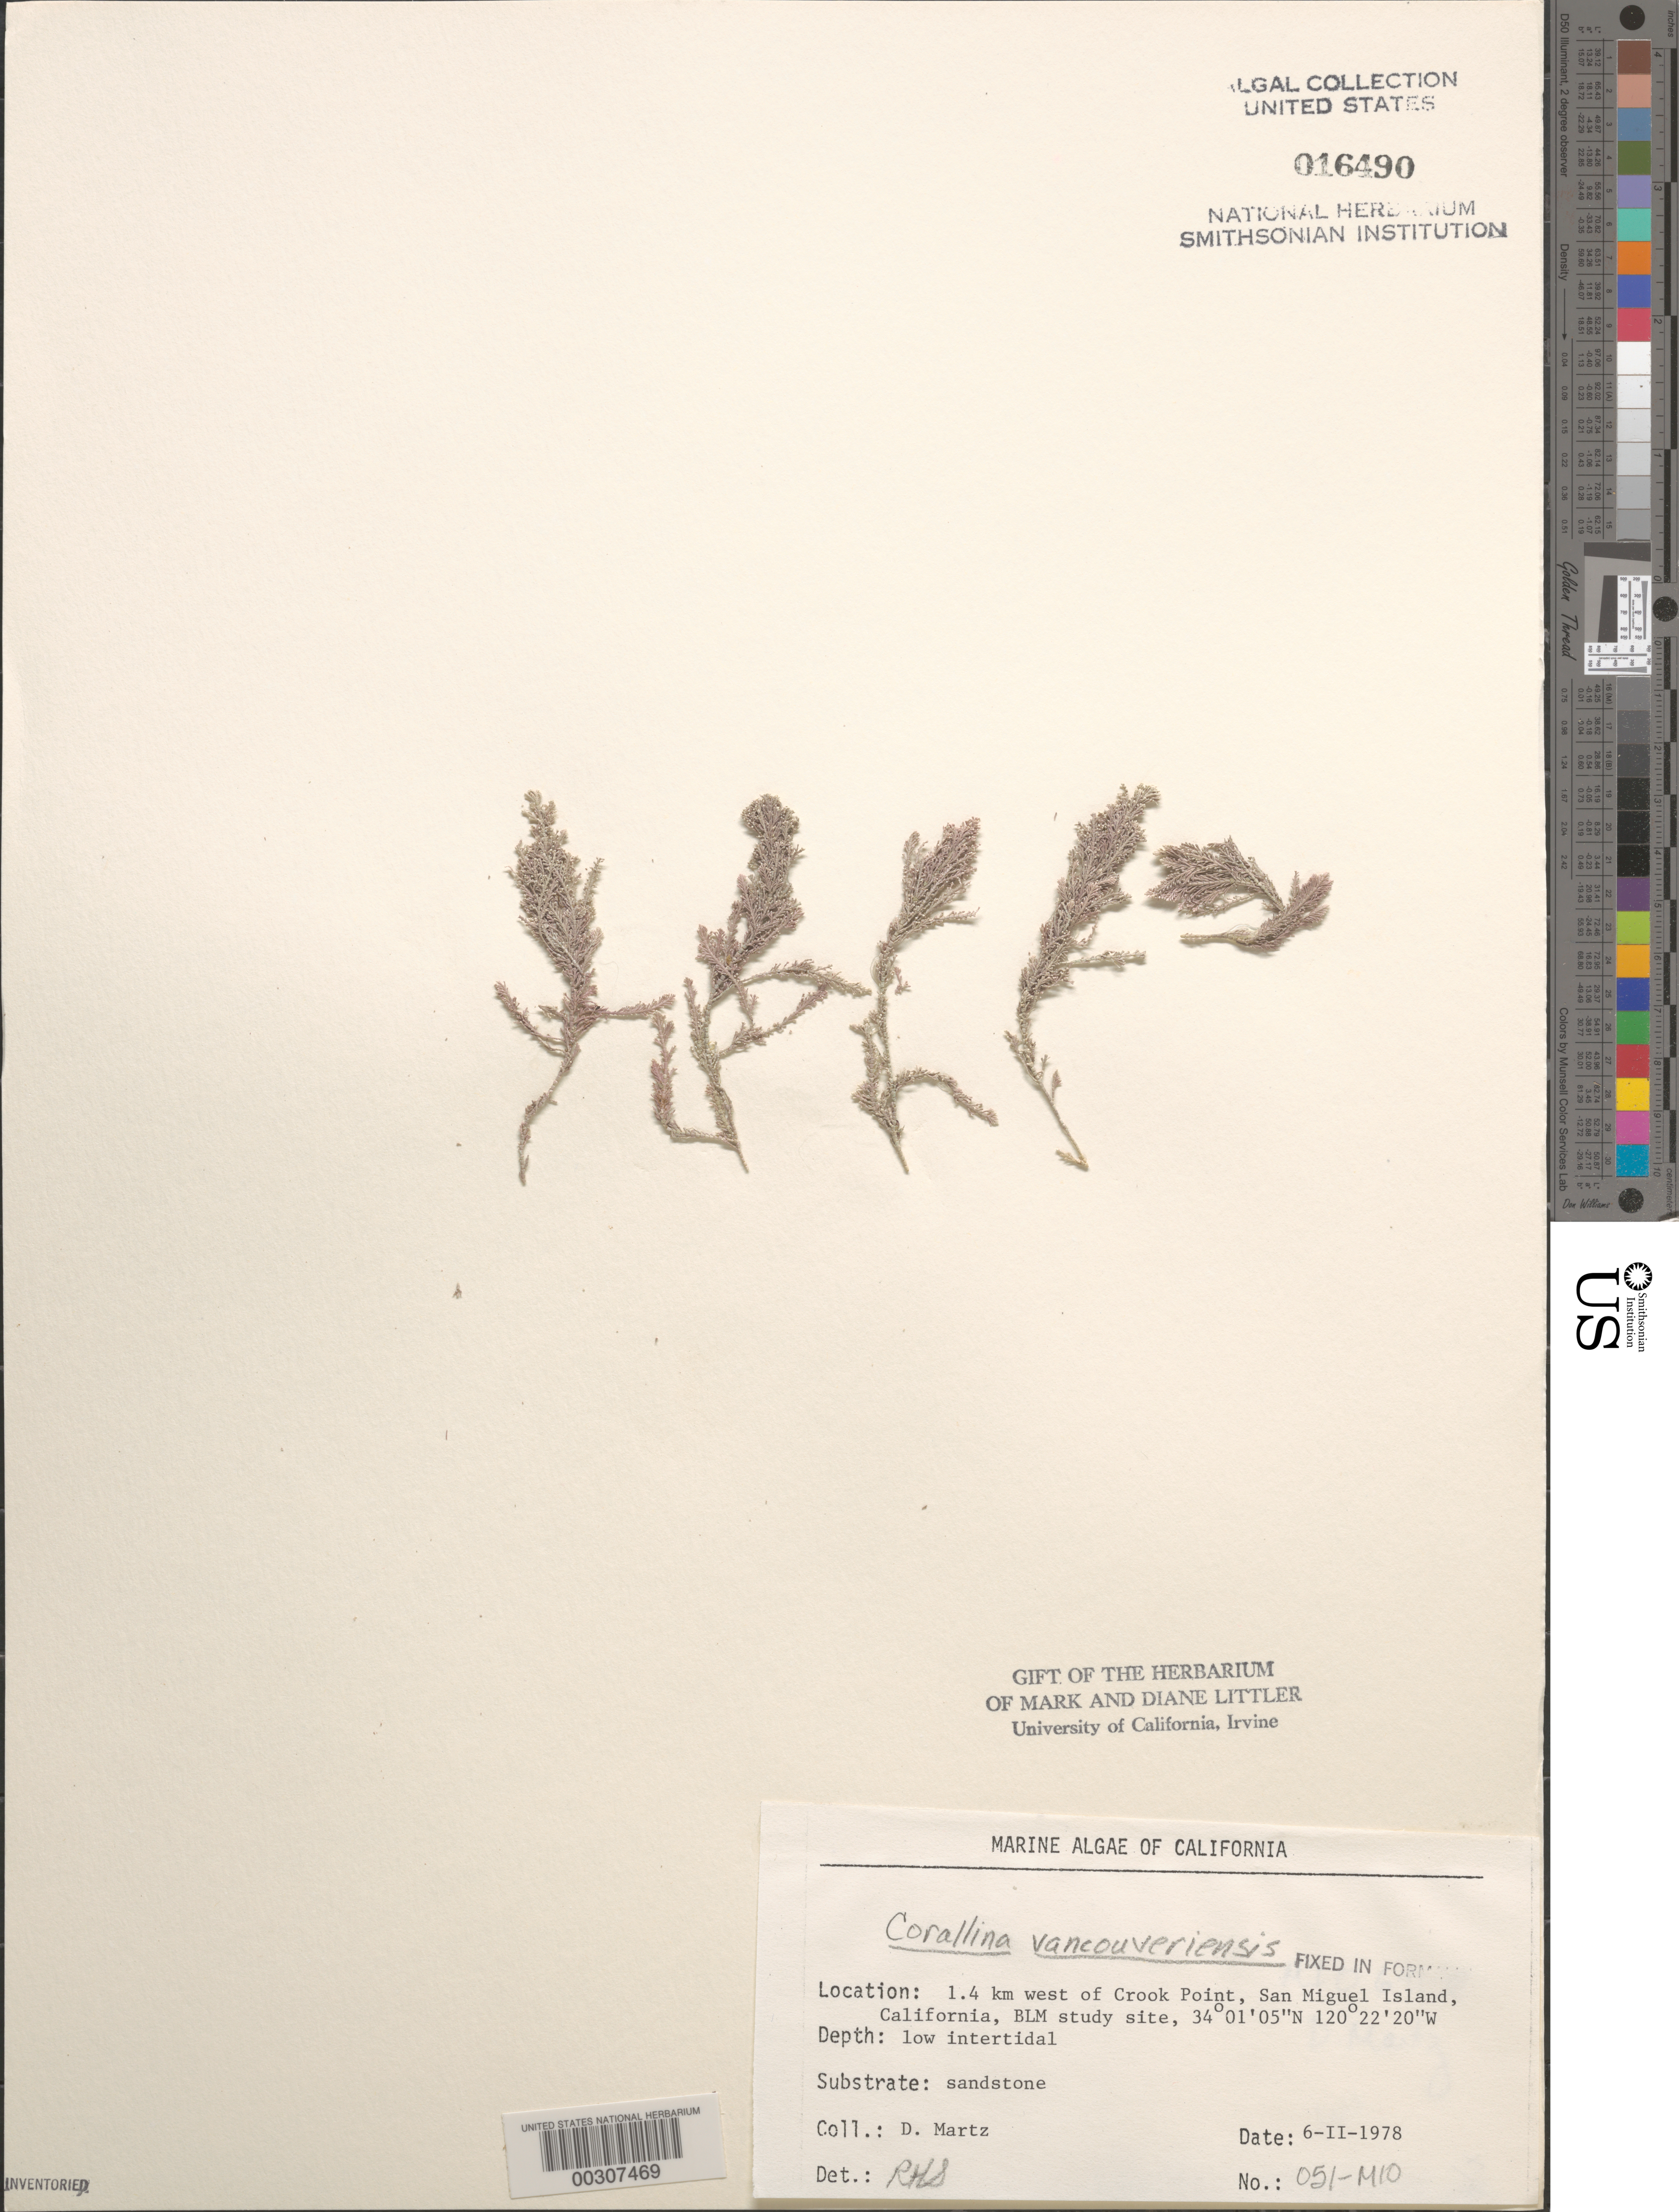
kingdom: Plantae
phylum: Rhodophyta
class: Florideophyceae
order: Corallinales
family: Corallinaceae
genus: Corallina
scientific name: Corallina vancouveriensis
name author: Yendo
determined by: Sims, Robert H.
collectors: D. Martz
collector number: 051-mio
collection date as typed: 06 Feb 1978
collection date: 1978-02-06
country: United States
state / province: California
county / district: Santa Barbara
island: San Miguel Island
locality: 1.4 km north of Crook Point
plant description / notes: BLM-SOCALBIGHT Rocky Intertidal Survey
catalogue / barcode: US 16490